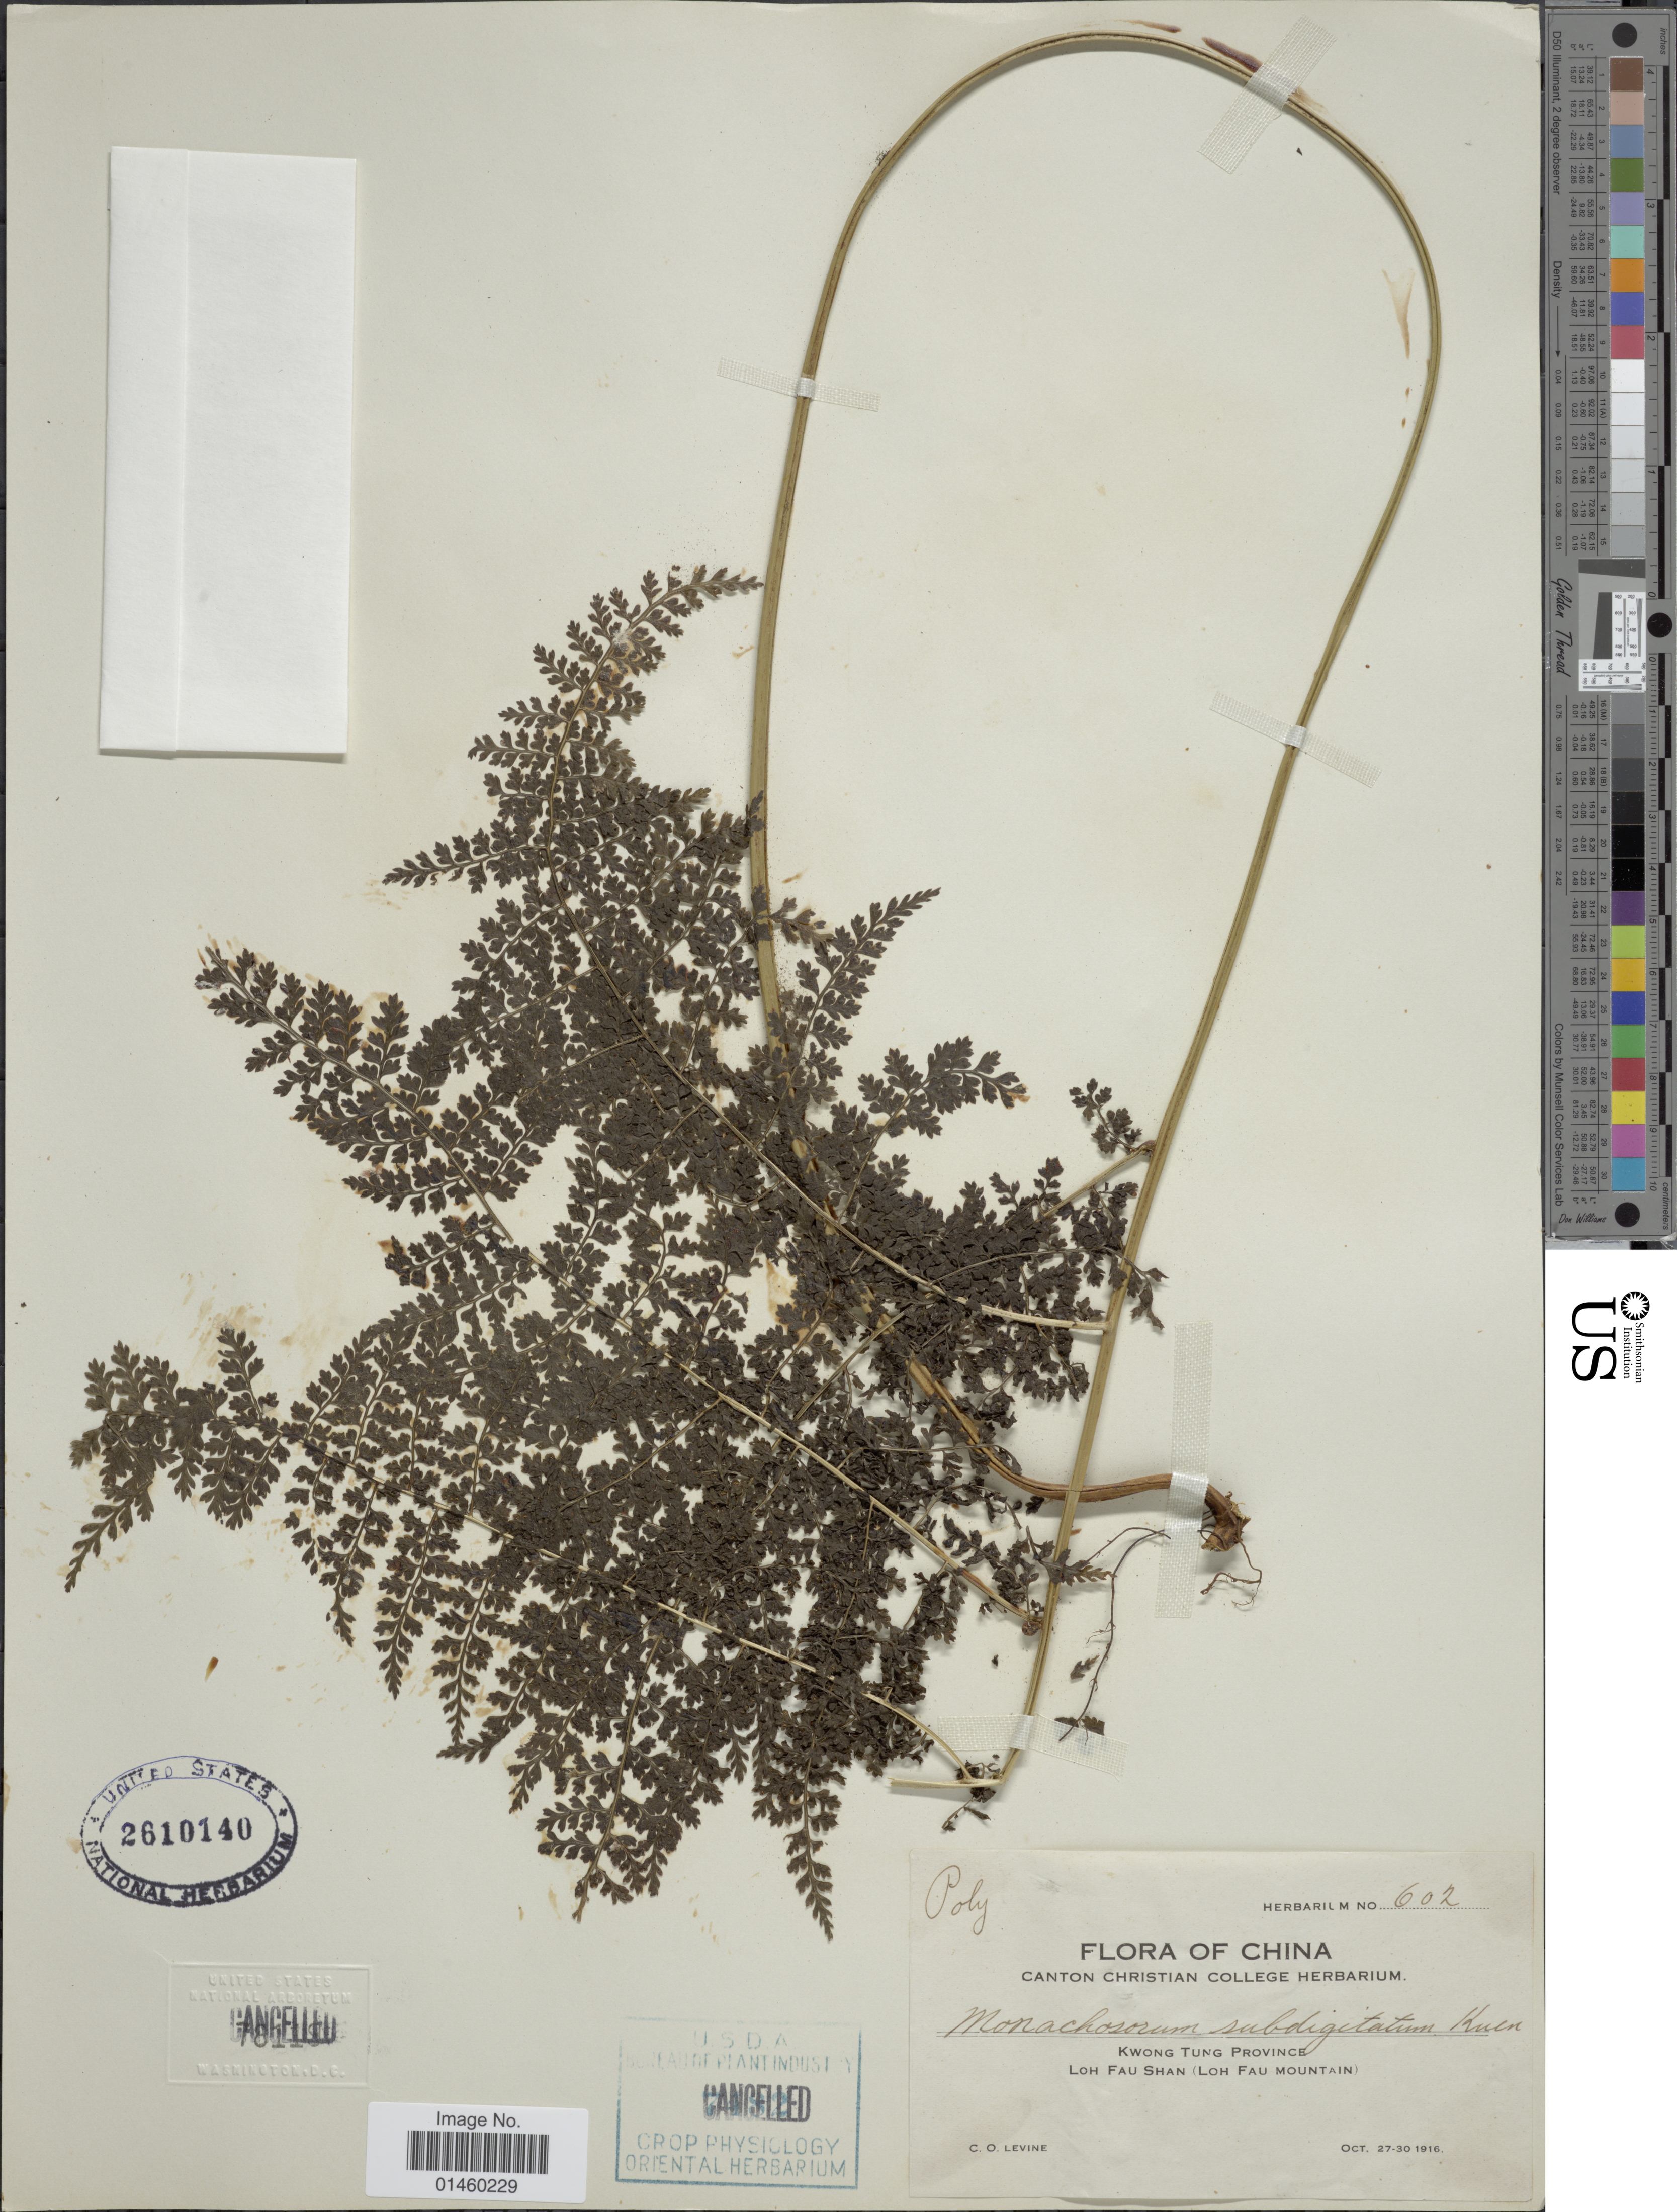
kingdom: Plantae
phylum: Tracheophyta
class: Polypodiopsida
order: Polypodiales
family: Dennstaedtiaceae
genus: Monachosorum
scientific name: Monachosorum subdigitatum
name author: (Blume) Kuhn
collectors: C. O. Levine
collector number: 602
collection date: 1916-10-27/1916-10-30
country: China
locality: Kwong Tung Province. Loh Fau Shan (Loh Fau mountain).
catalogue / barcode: US 2610140